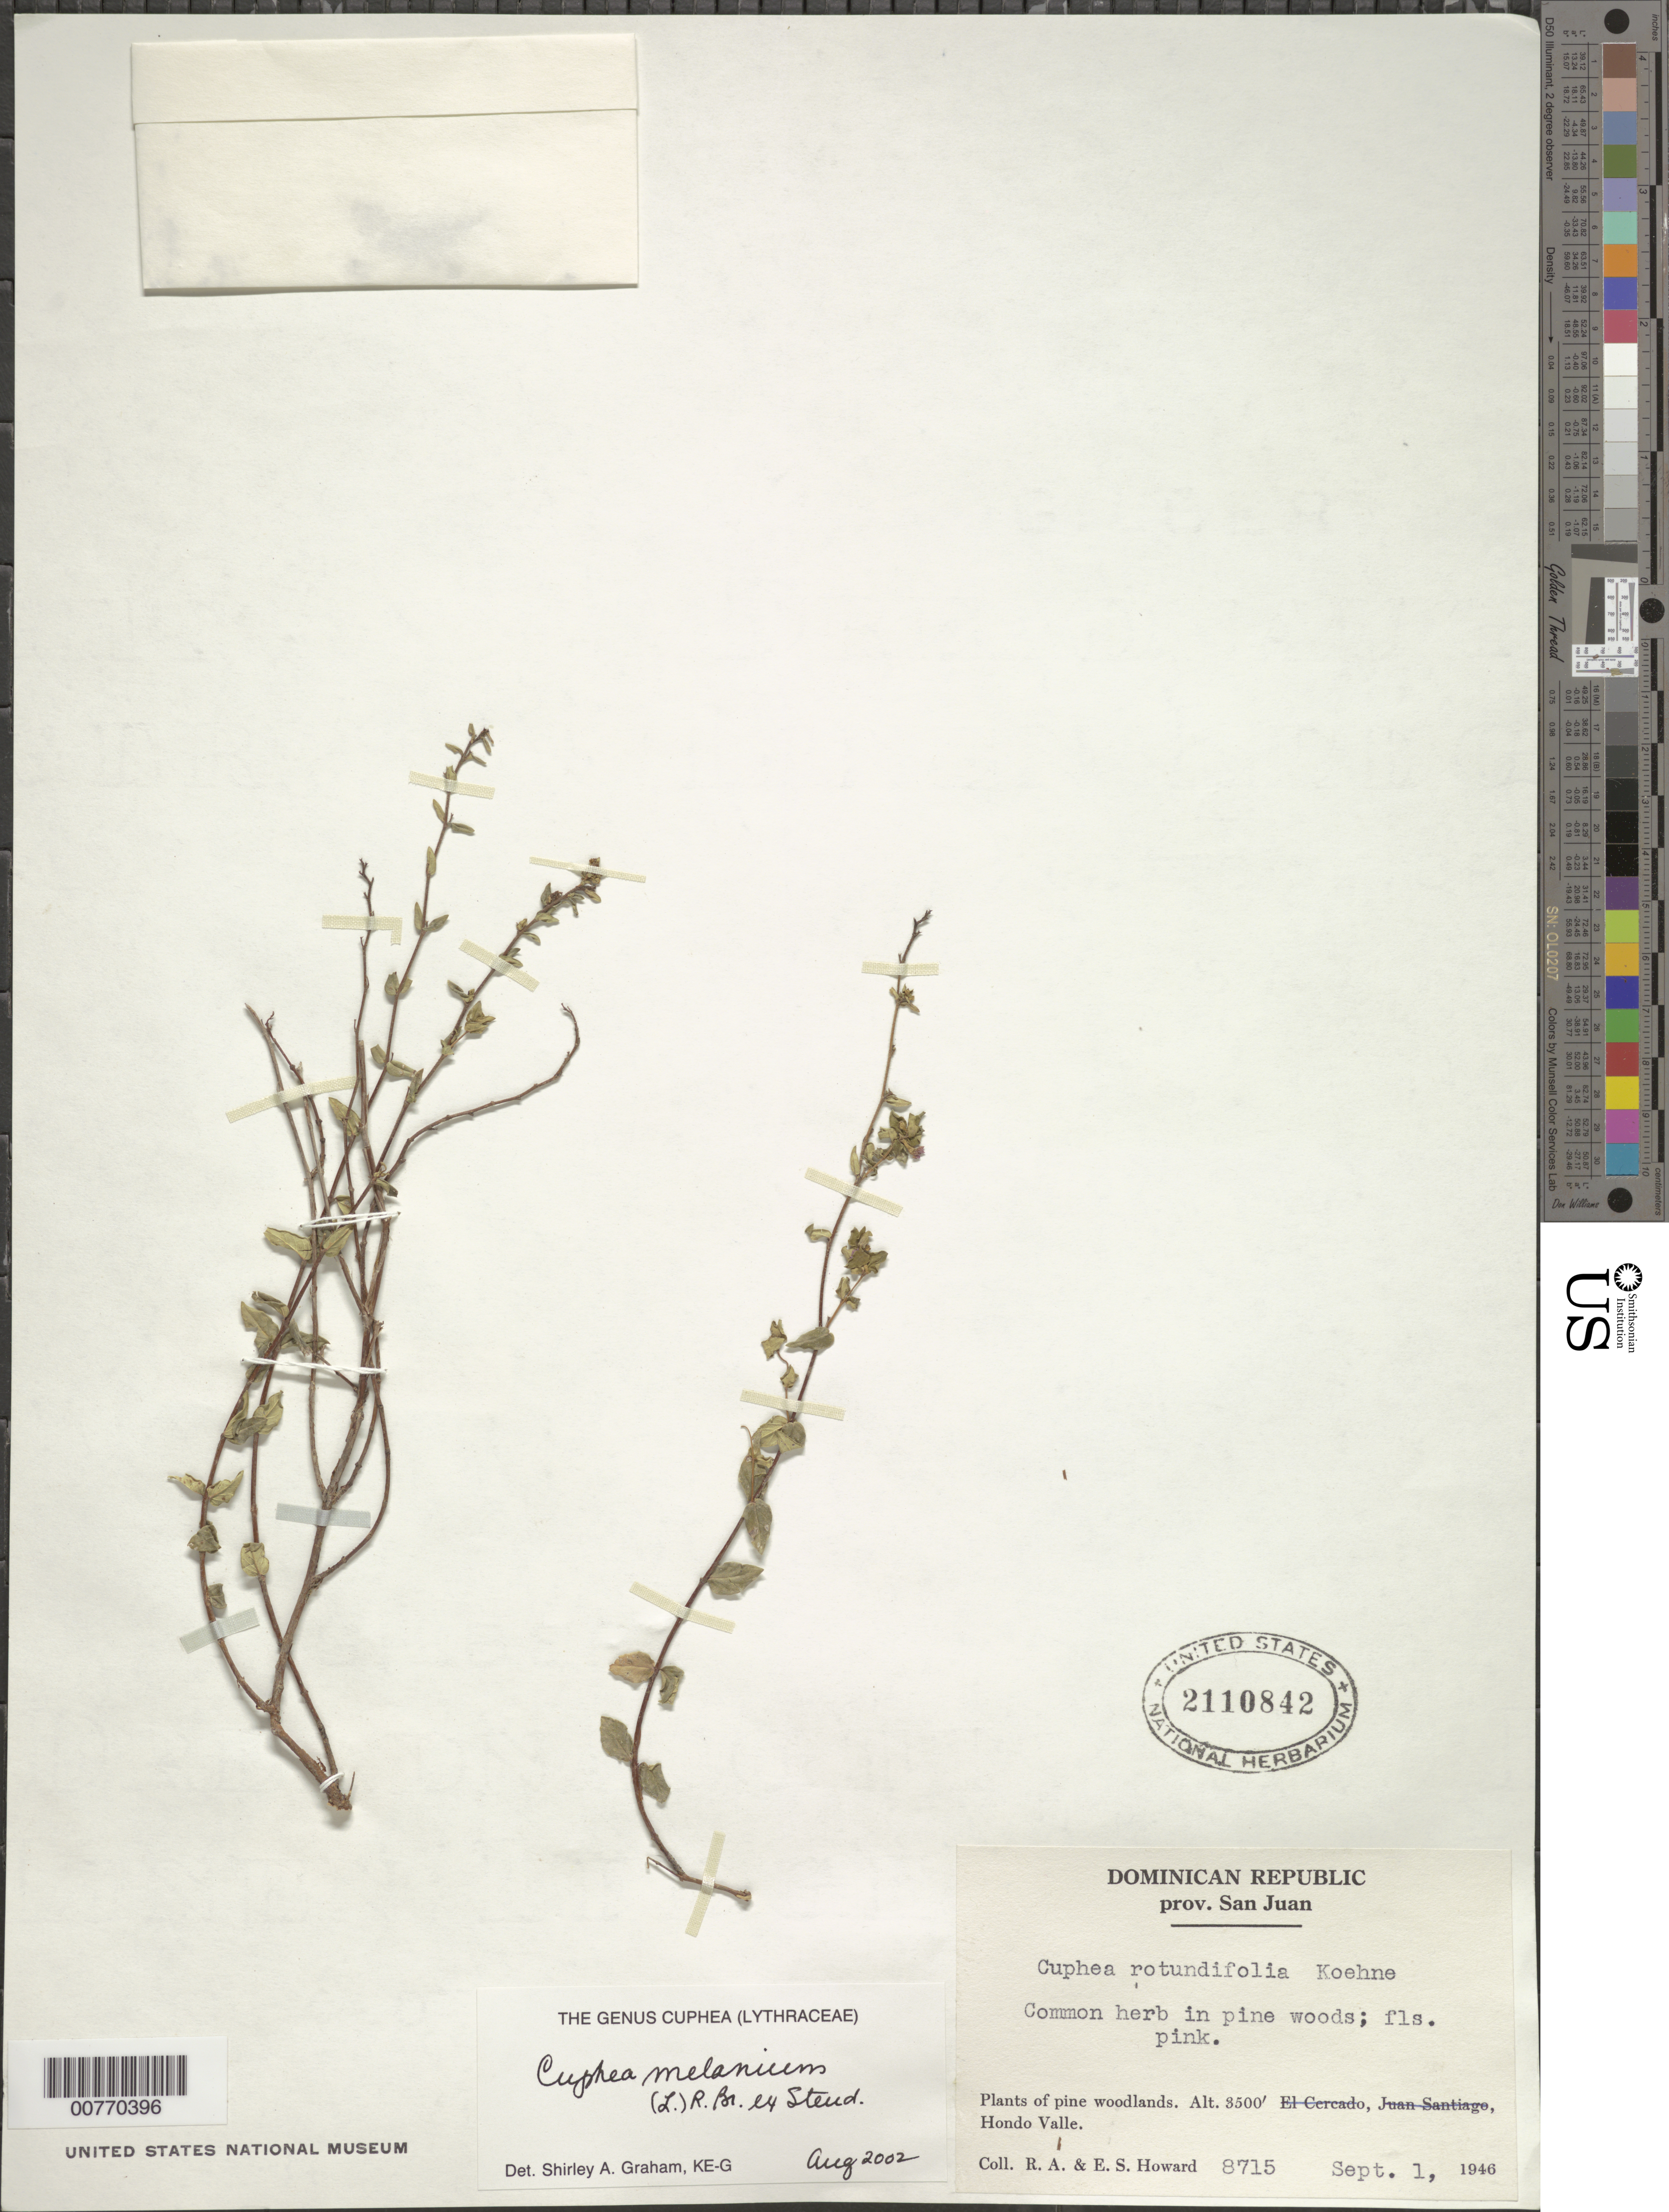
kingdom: Plantae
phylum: Tracheophyta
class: Magnoliopsida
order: Myrtales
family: Lythraceae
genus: Cuphea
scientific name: Cuphea melanium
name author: (L.) Cramer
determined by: Graham, Shirley Ann Tousch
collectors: R. A. Howard & E. S. Howard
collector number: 8715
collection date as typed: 01 Sep 1946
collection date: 1946-09-01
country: Dominican Republic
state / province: San Juan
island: Hispaniola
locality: Hondo Valle.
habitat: Pine woodlands.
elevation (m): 1067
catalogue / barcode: US 2110842